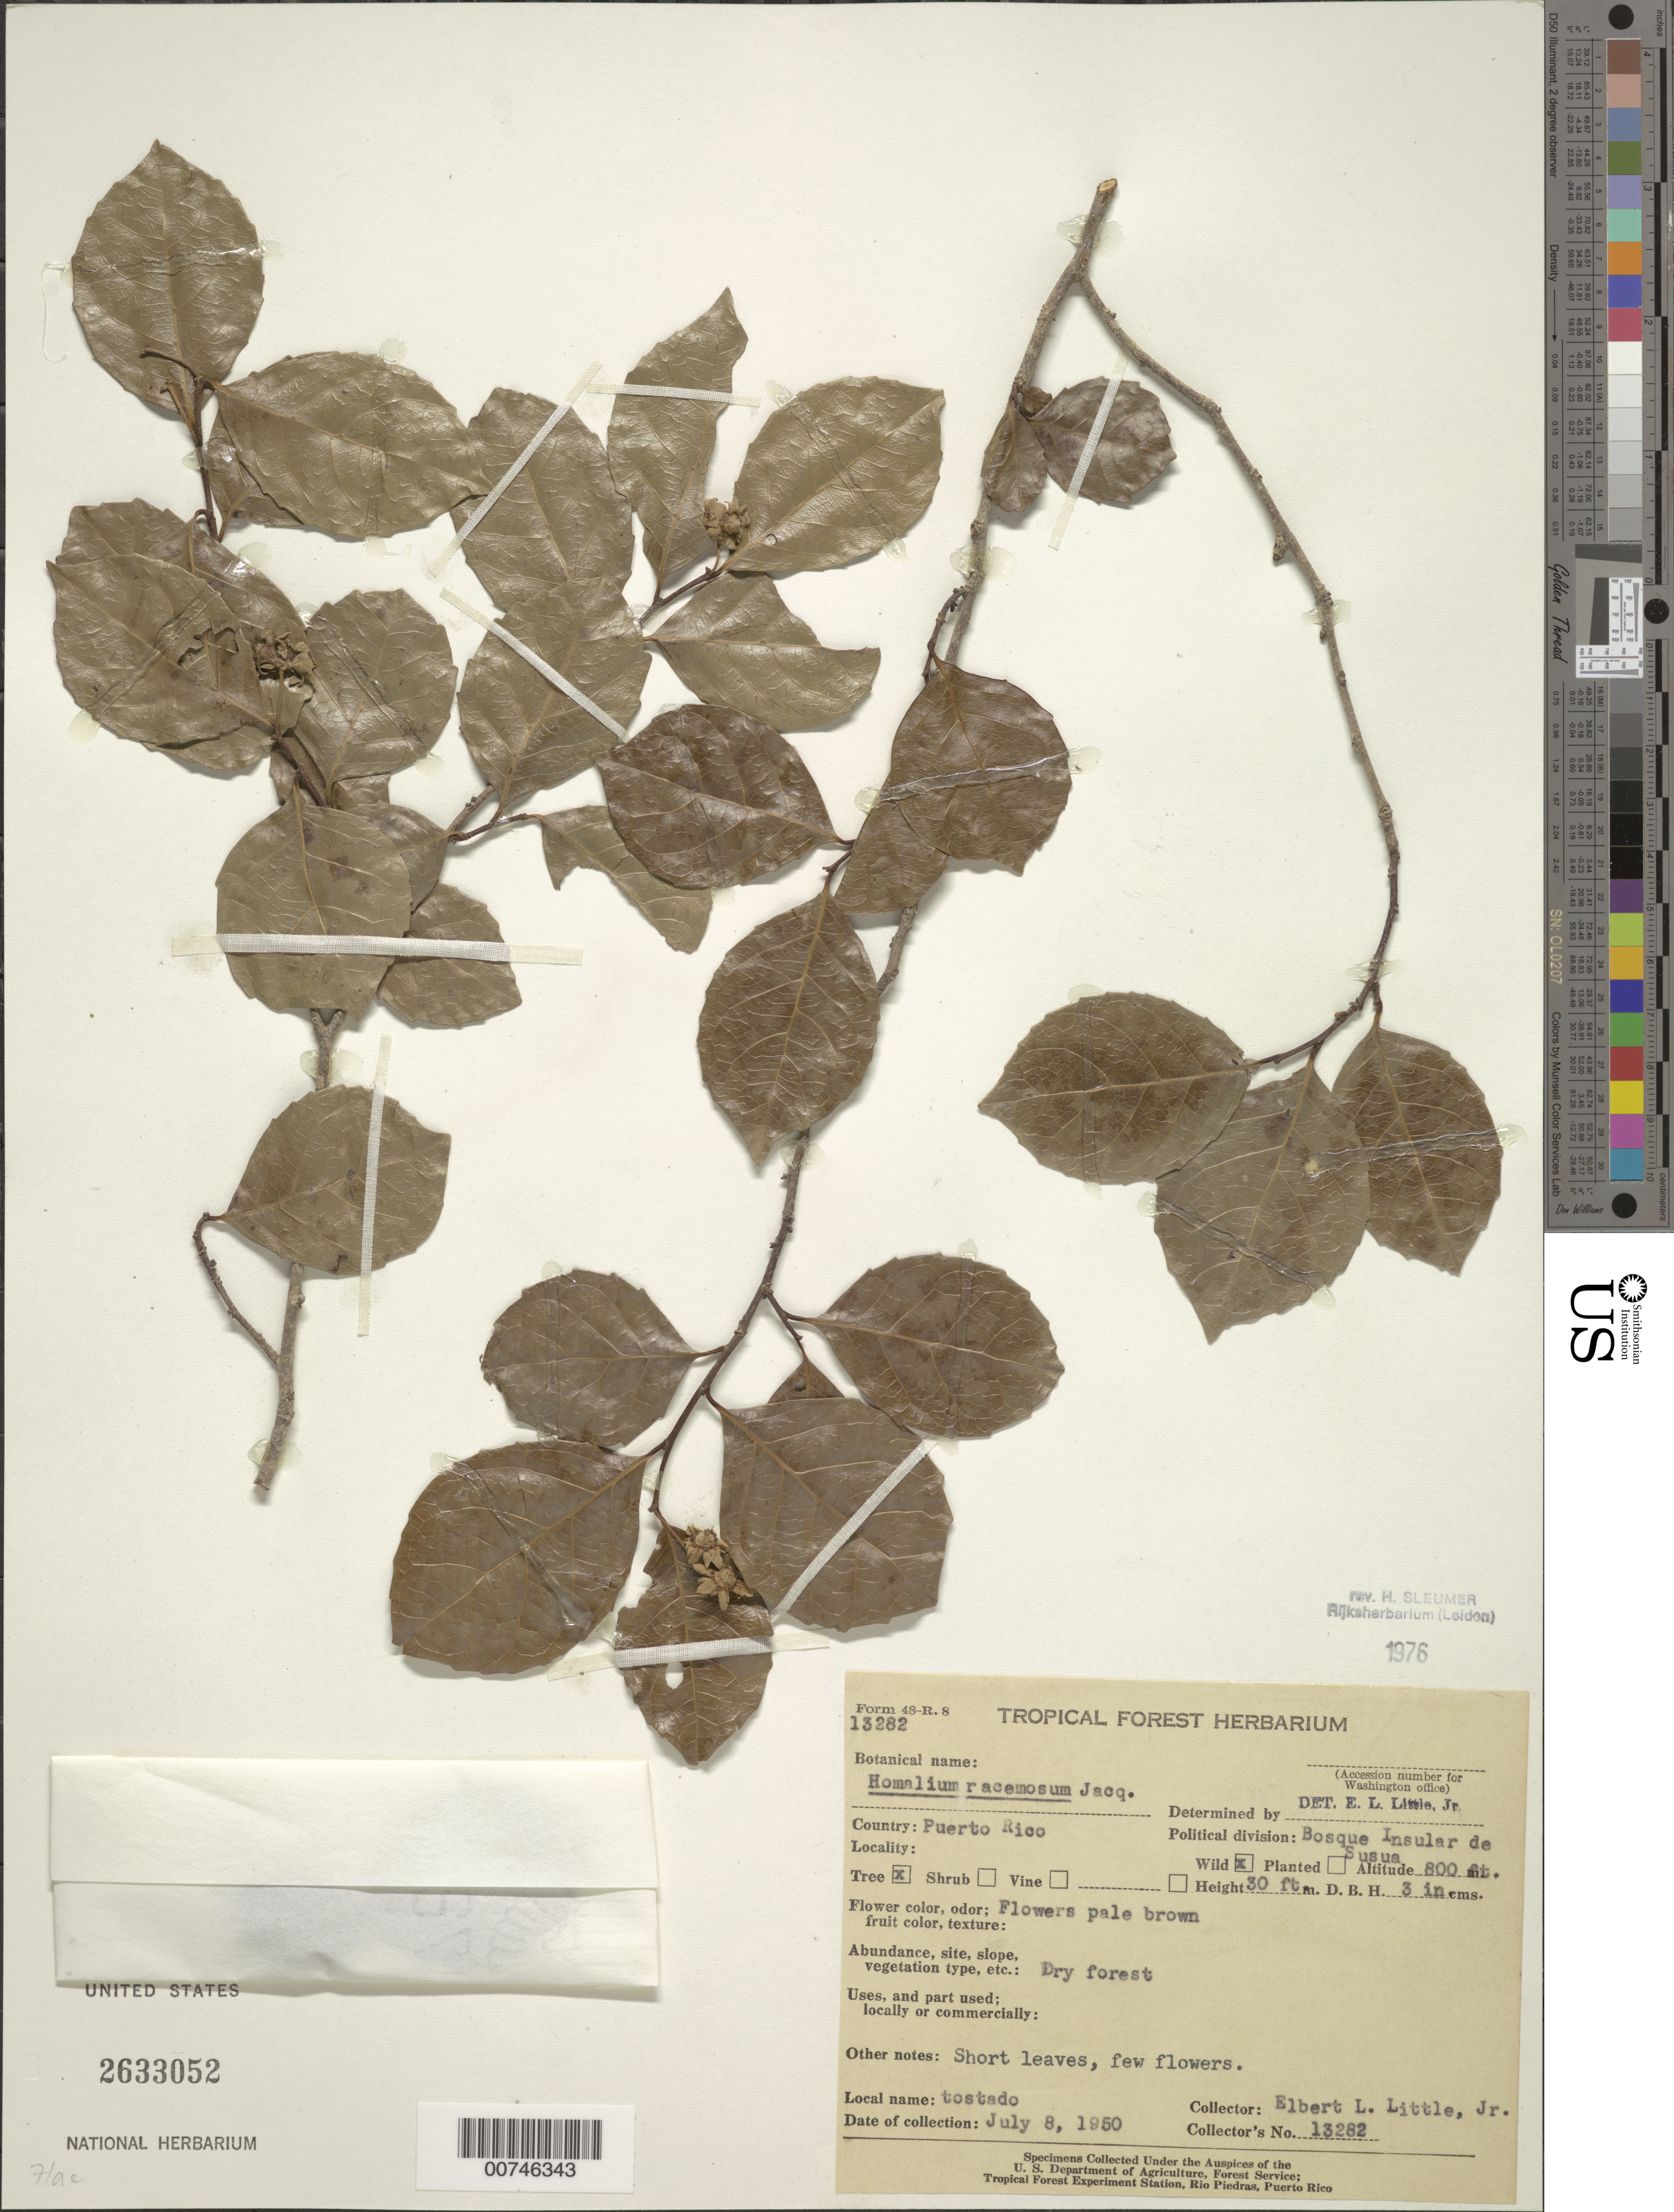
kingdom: Plantae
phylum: Tracheophyta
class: Magnoliopsida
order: Malpighiales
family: Salicaceae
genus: Homalium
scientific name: Homalium racemosum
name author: Jacq.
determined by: Little, Elbert L., Jr., (FSSR), United States Department of Agriculture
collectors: E. L. Little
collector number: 13282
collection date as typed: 08 Jul 1950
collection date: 1950-07-08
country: Puerto Rico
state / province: Sabana Grande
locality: Bosque Insular de Susúa.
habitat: Dry forest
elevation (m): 244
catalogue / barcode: US 2633052